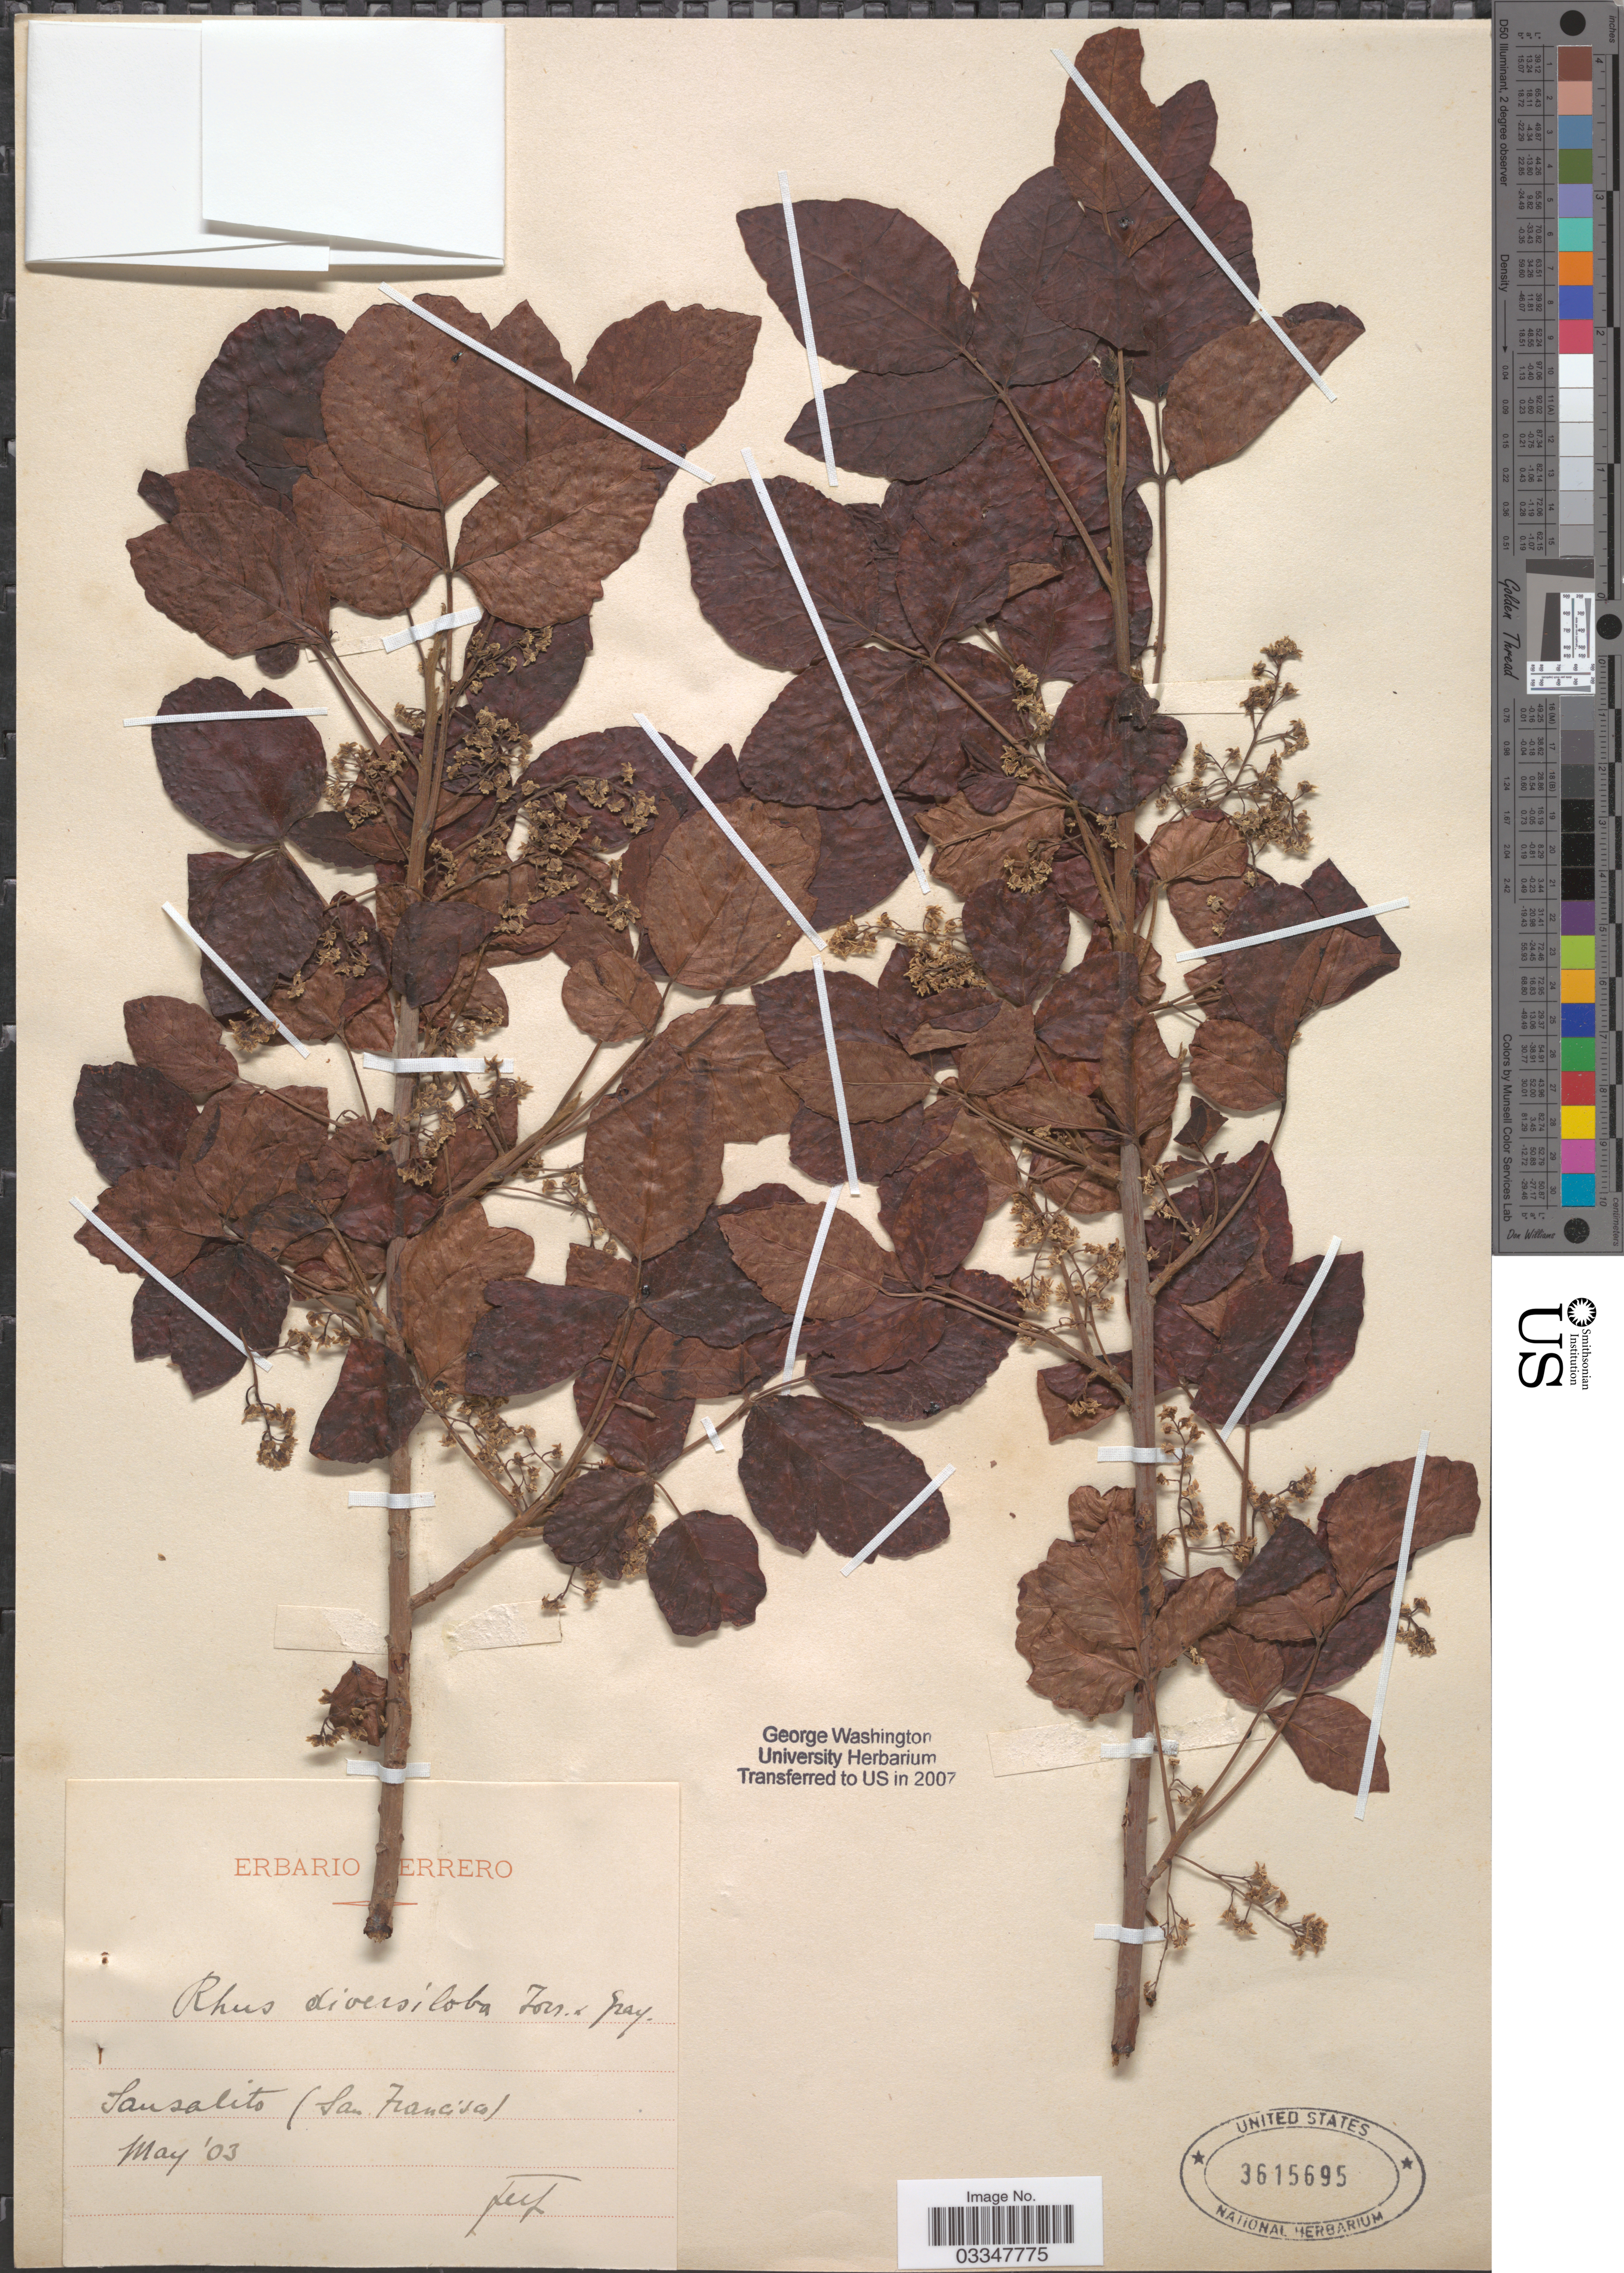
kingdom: Plantae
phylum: Tracheophyta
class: Magnoliopsida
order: Sapindales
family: Anacardiaceae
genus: Toxicodendron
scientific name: Toxicodendron diversilobum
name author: (Torr. & A. Gray) Greene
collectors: F. Ferrero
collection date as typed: Transcribed d/m/y: /5/3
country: United States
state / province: California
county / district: San Francisco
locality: Sausalito (San Francisco).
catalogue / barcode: US 3615695